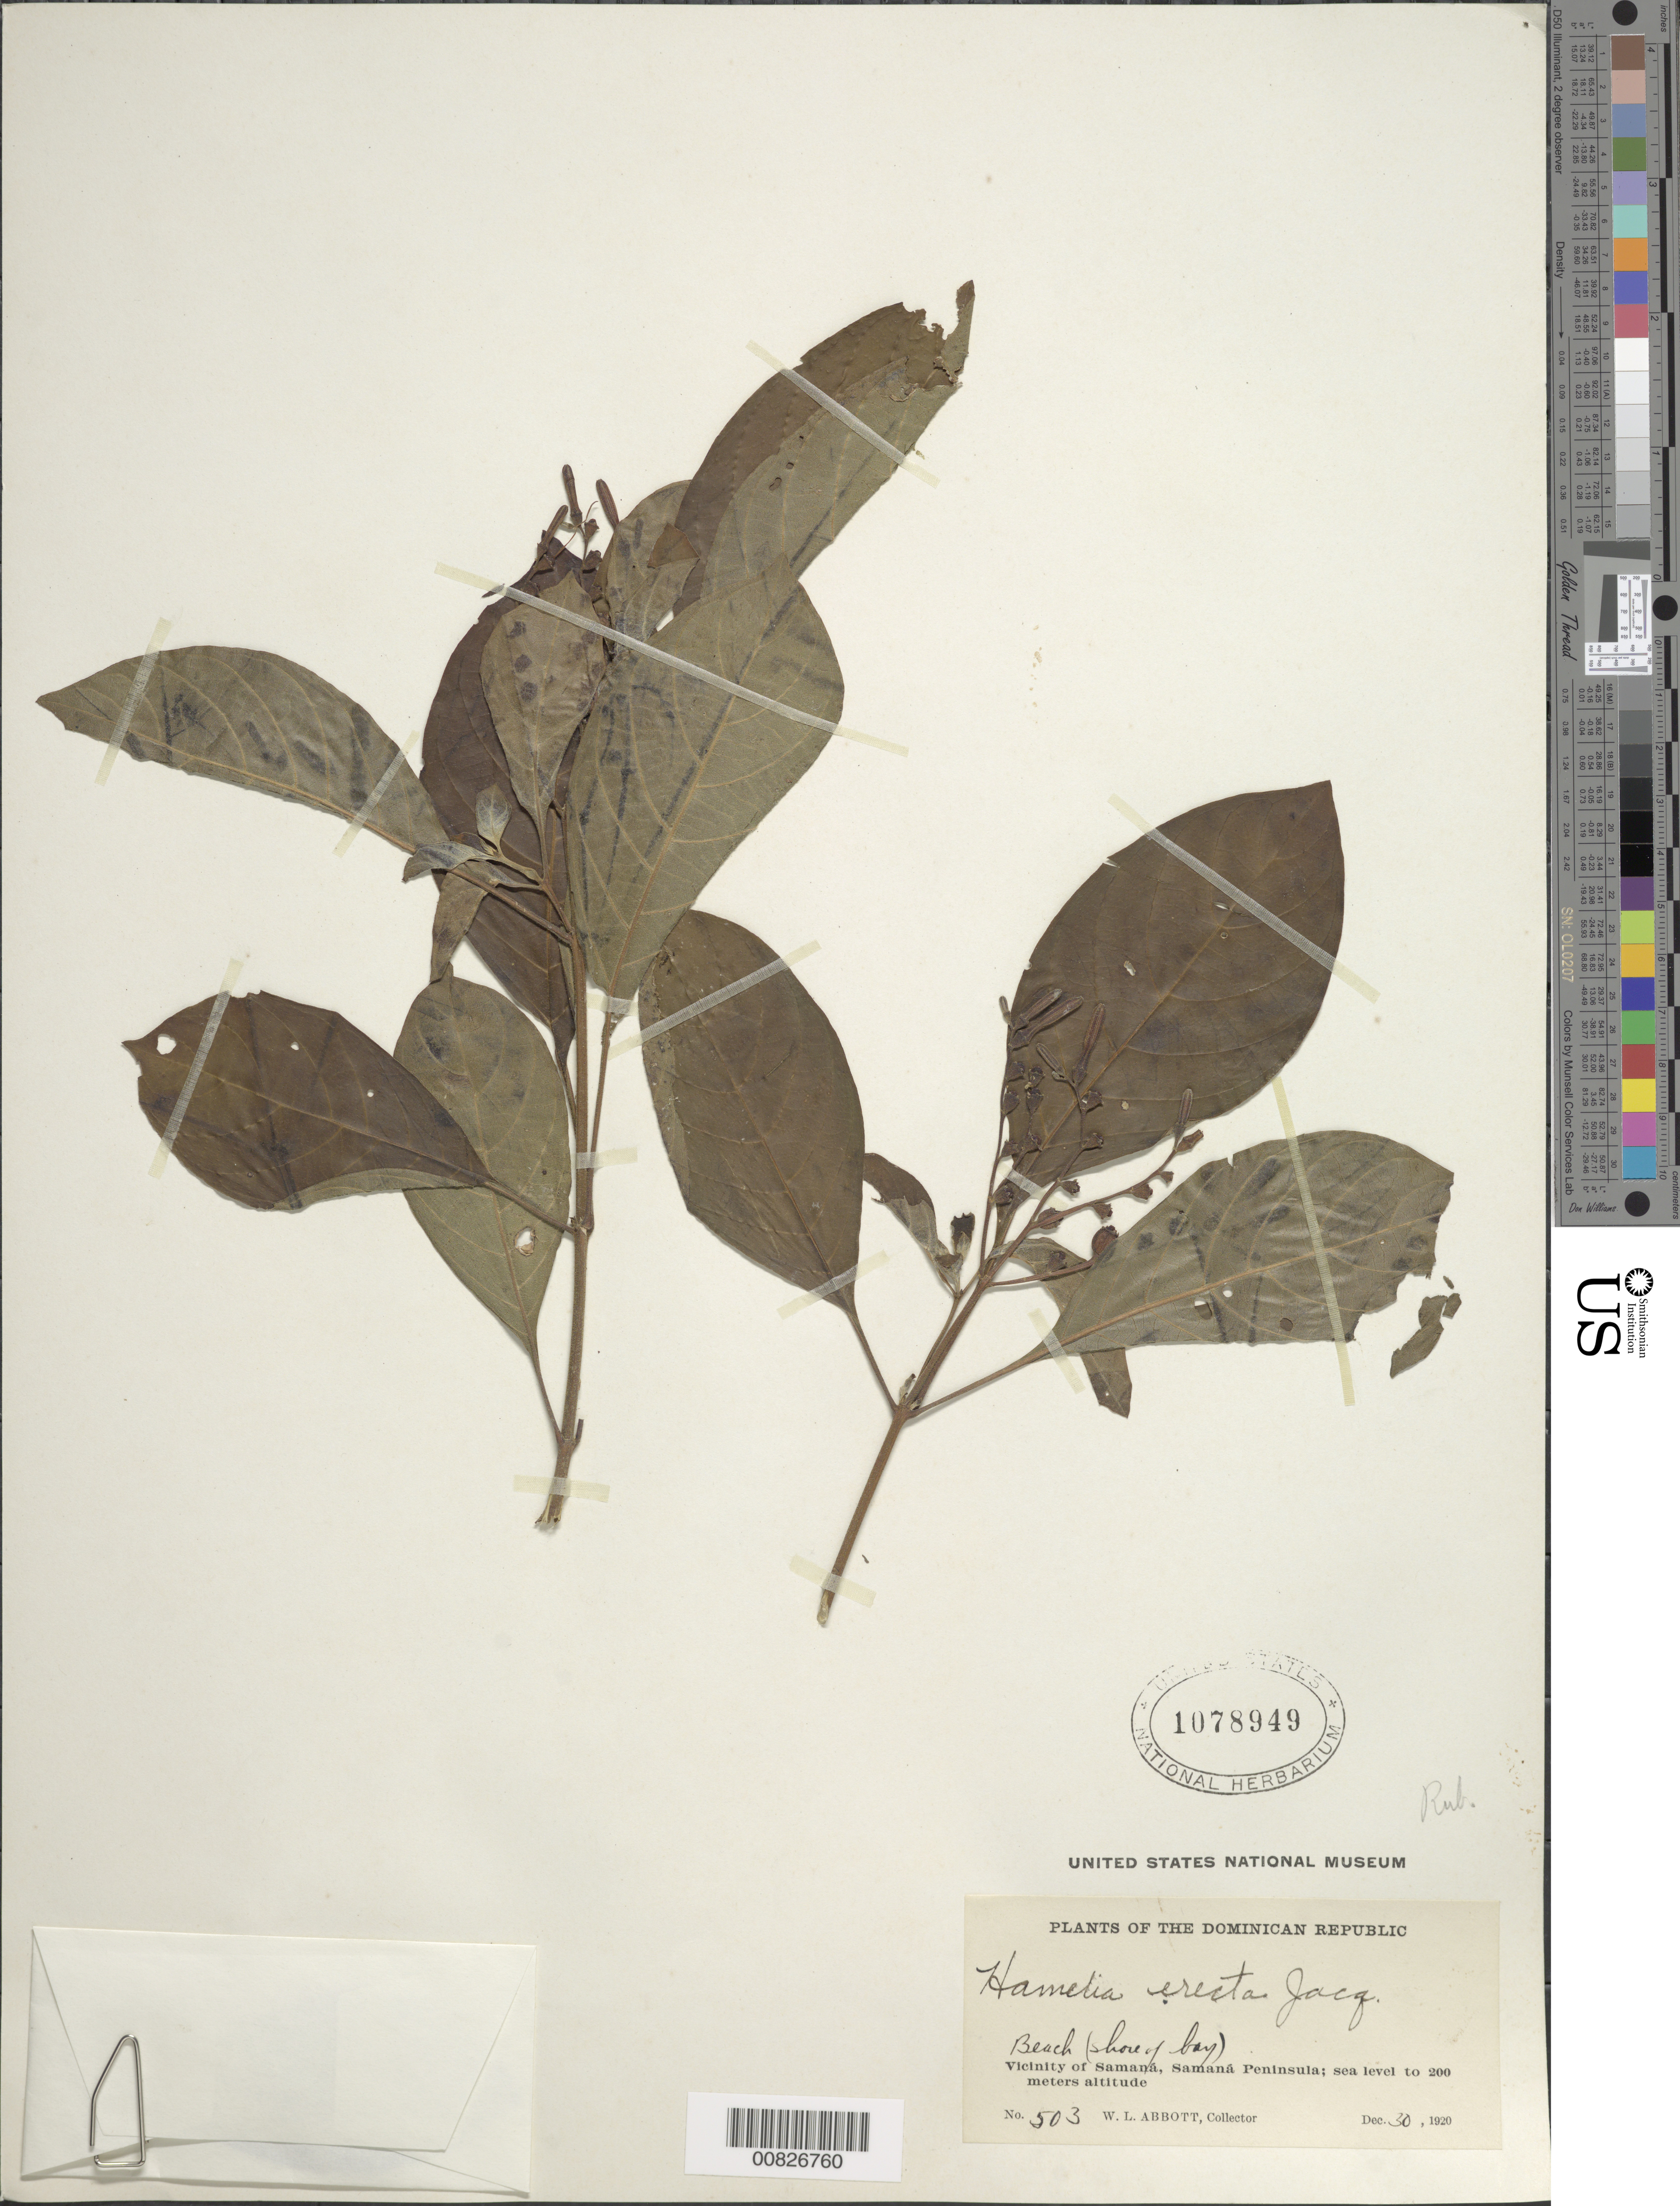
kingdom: Plantae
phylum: Tracheophyta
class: Magnoliopsida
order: Gentianales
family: Rubiaceae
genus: Hamelia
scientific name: Hamelia patens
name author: Jacq.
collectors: W. L. Abbott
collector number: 503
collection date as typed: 30 Dec 1920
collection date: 1920-12-30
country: Dominican Republic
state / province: Samana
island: Hispaniola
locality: Vicinity of Samaná, Samaná Peninsula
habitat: Beach (shore of bay)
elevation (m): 0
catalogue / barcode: US 1078949